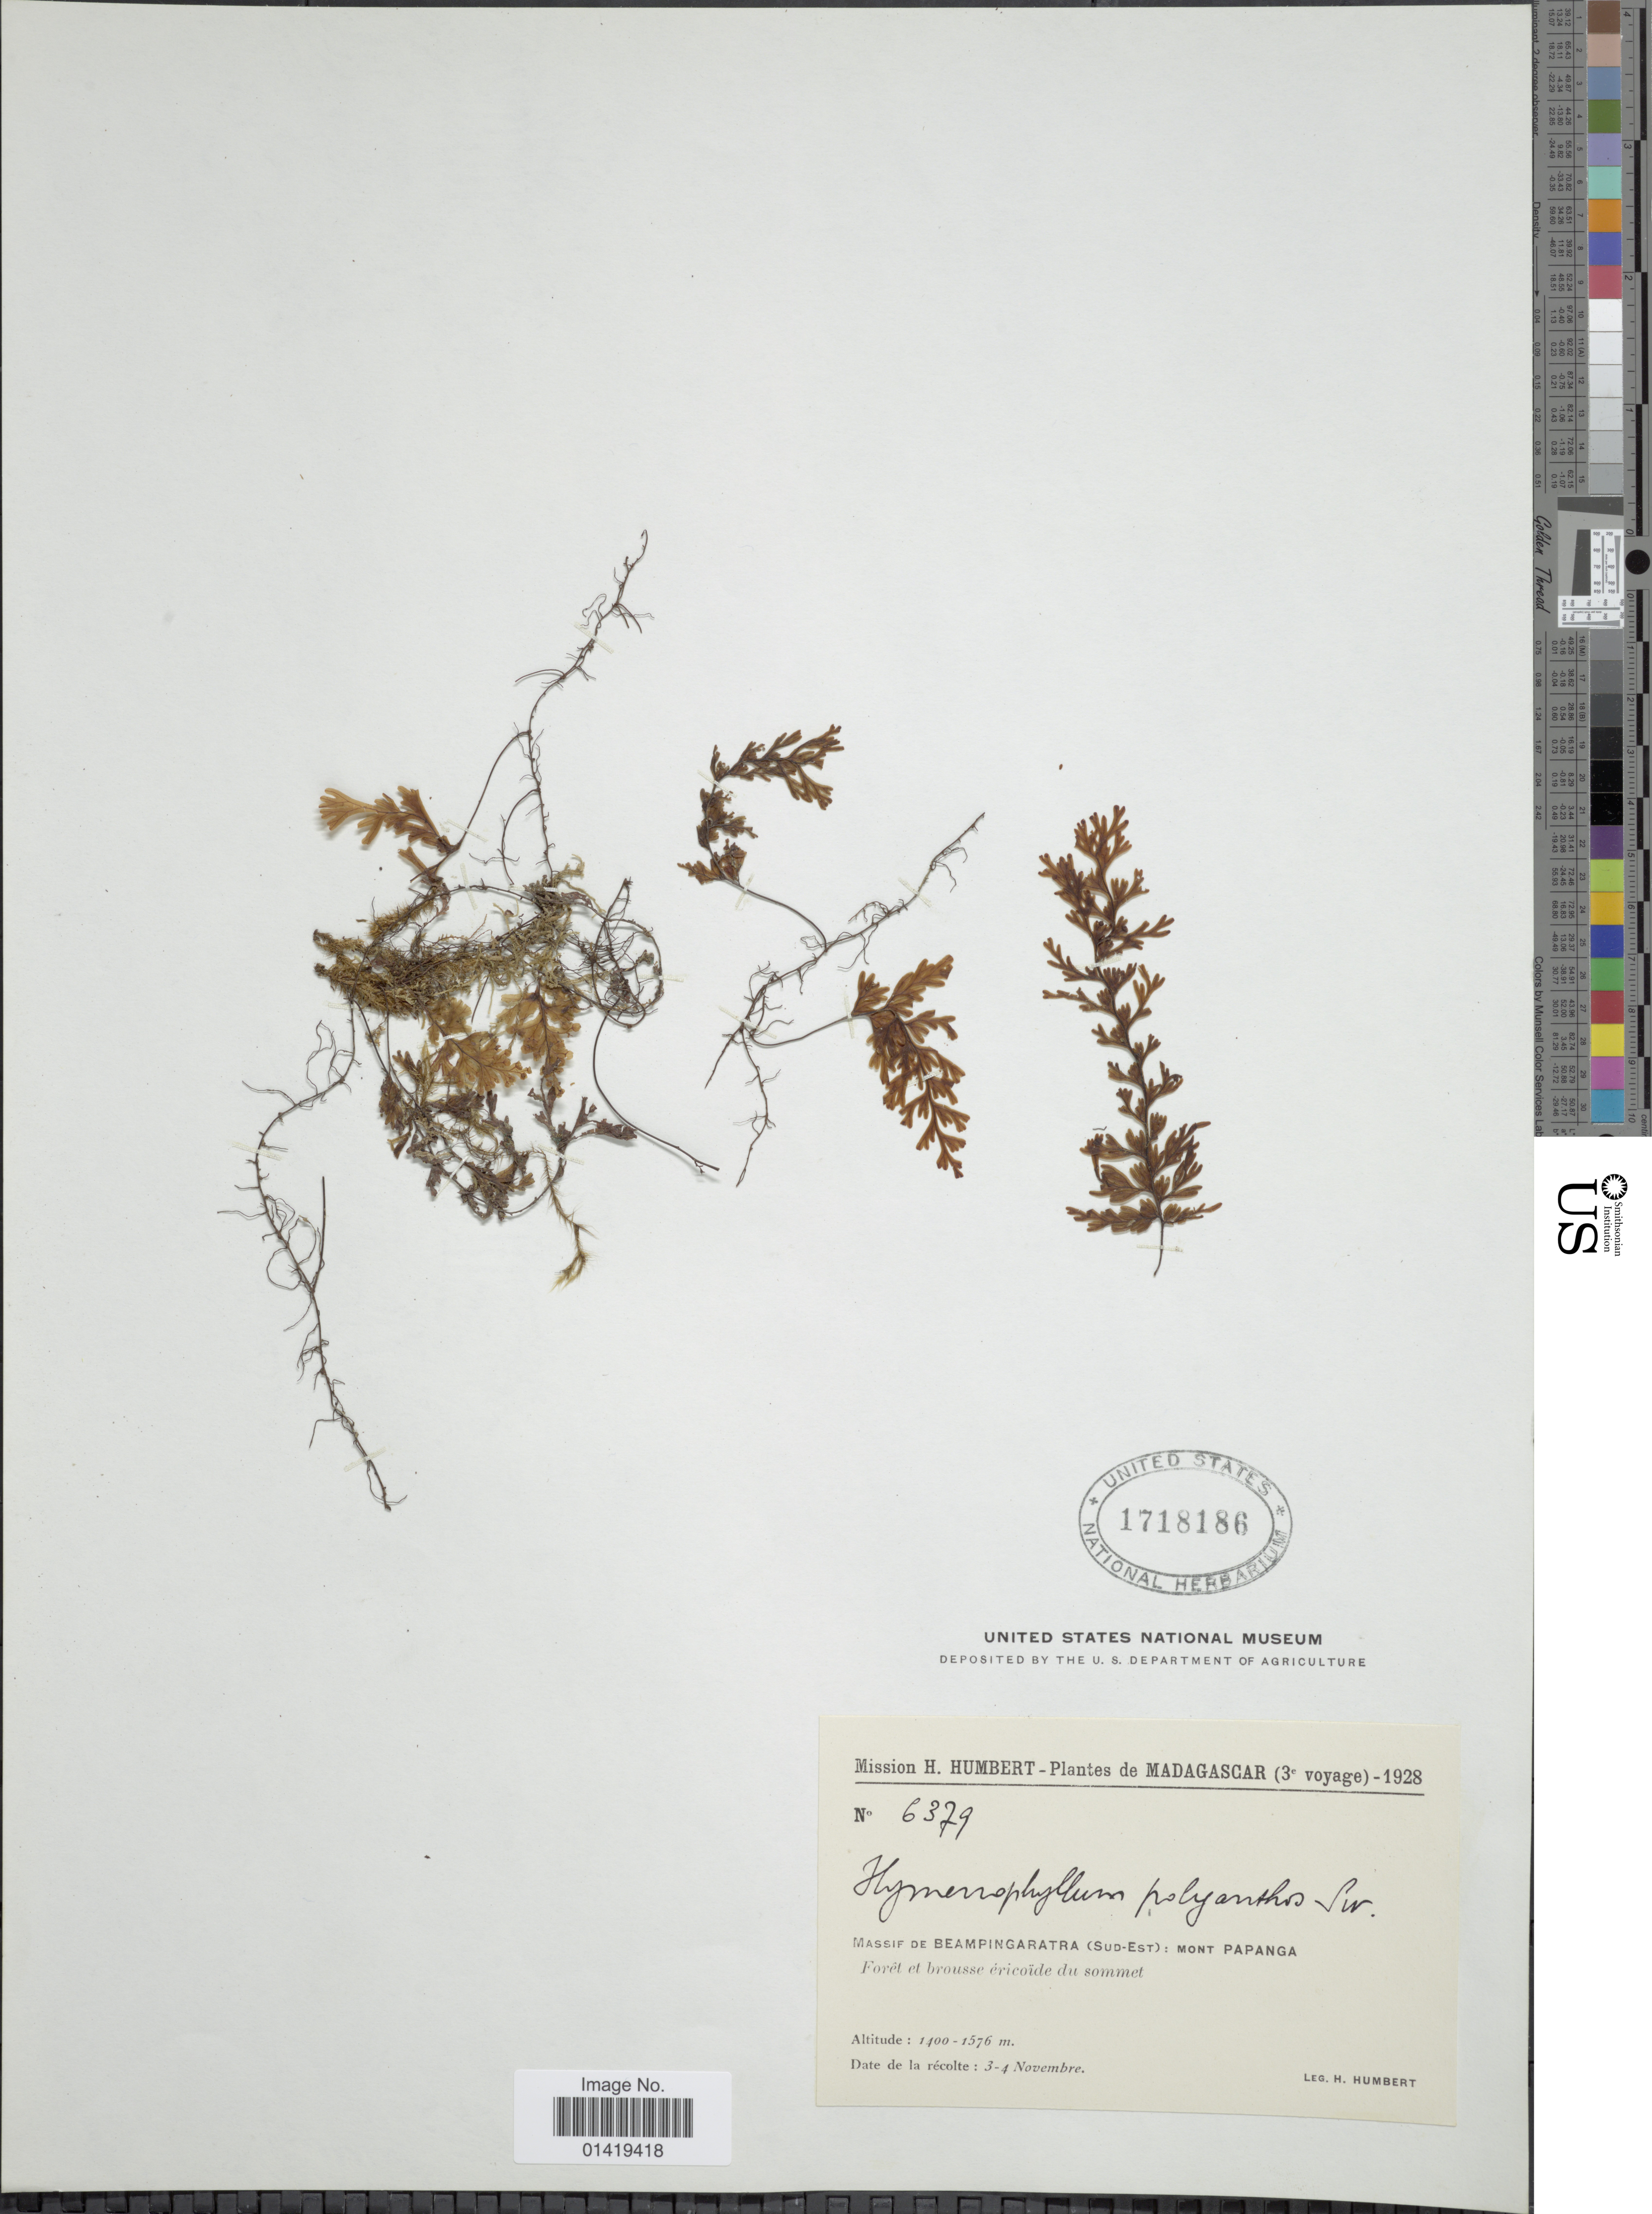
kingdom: Plantae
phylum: Tracheophyta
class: Polypodiopsida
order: Hymenophyllales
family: Hymenophyllaceae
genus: Hymenophyllum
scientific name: Hymenophyllum polyanthos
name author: (Sw.) Sw.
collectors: H. Humbert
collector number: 6379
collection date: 1928-11-03/1928-11-04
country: Madagascar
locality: Massif fe Beampingaratra sud est Mont Papanga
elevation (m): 1400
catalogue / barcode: US 1718186